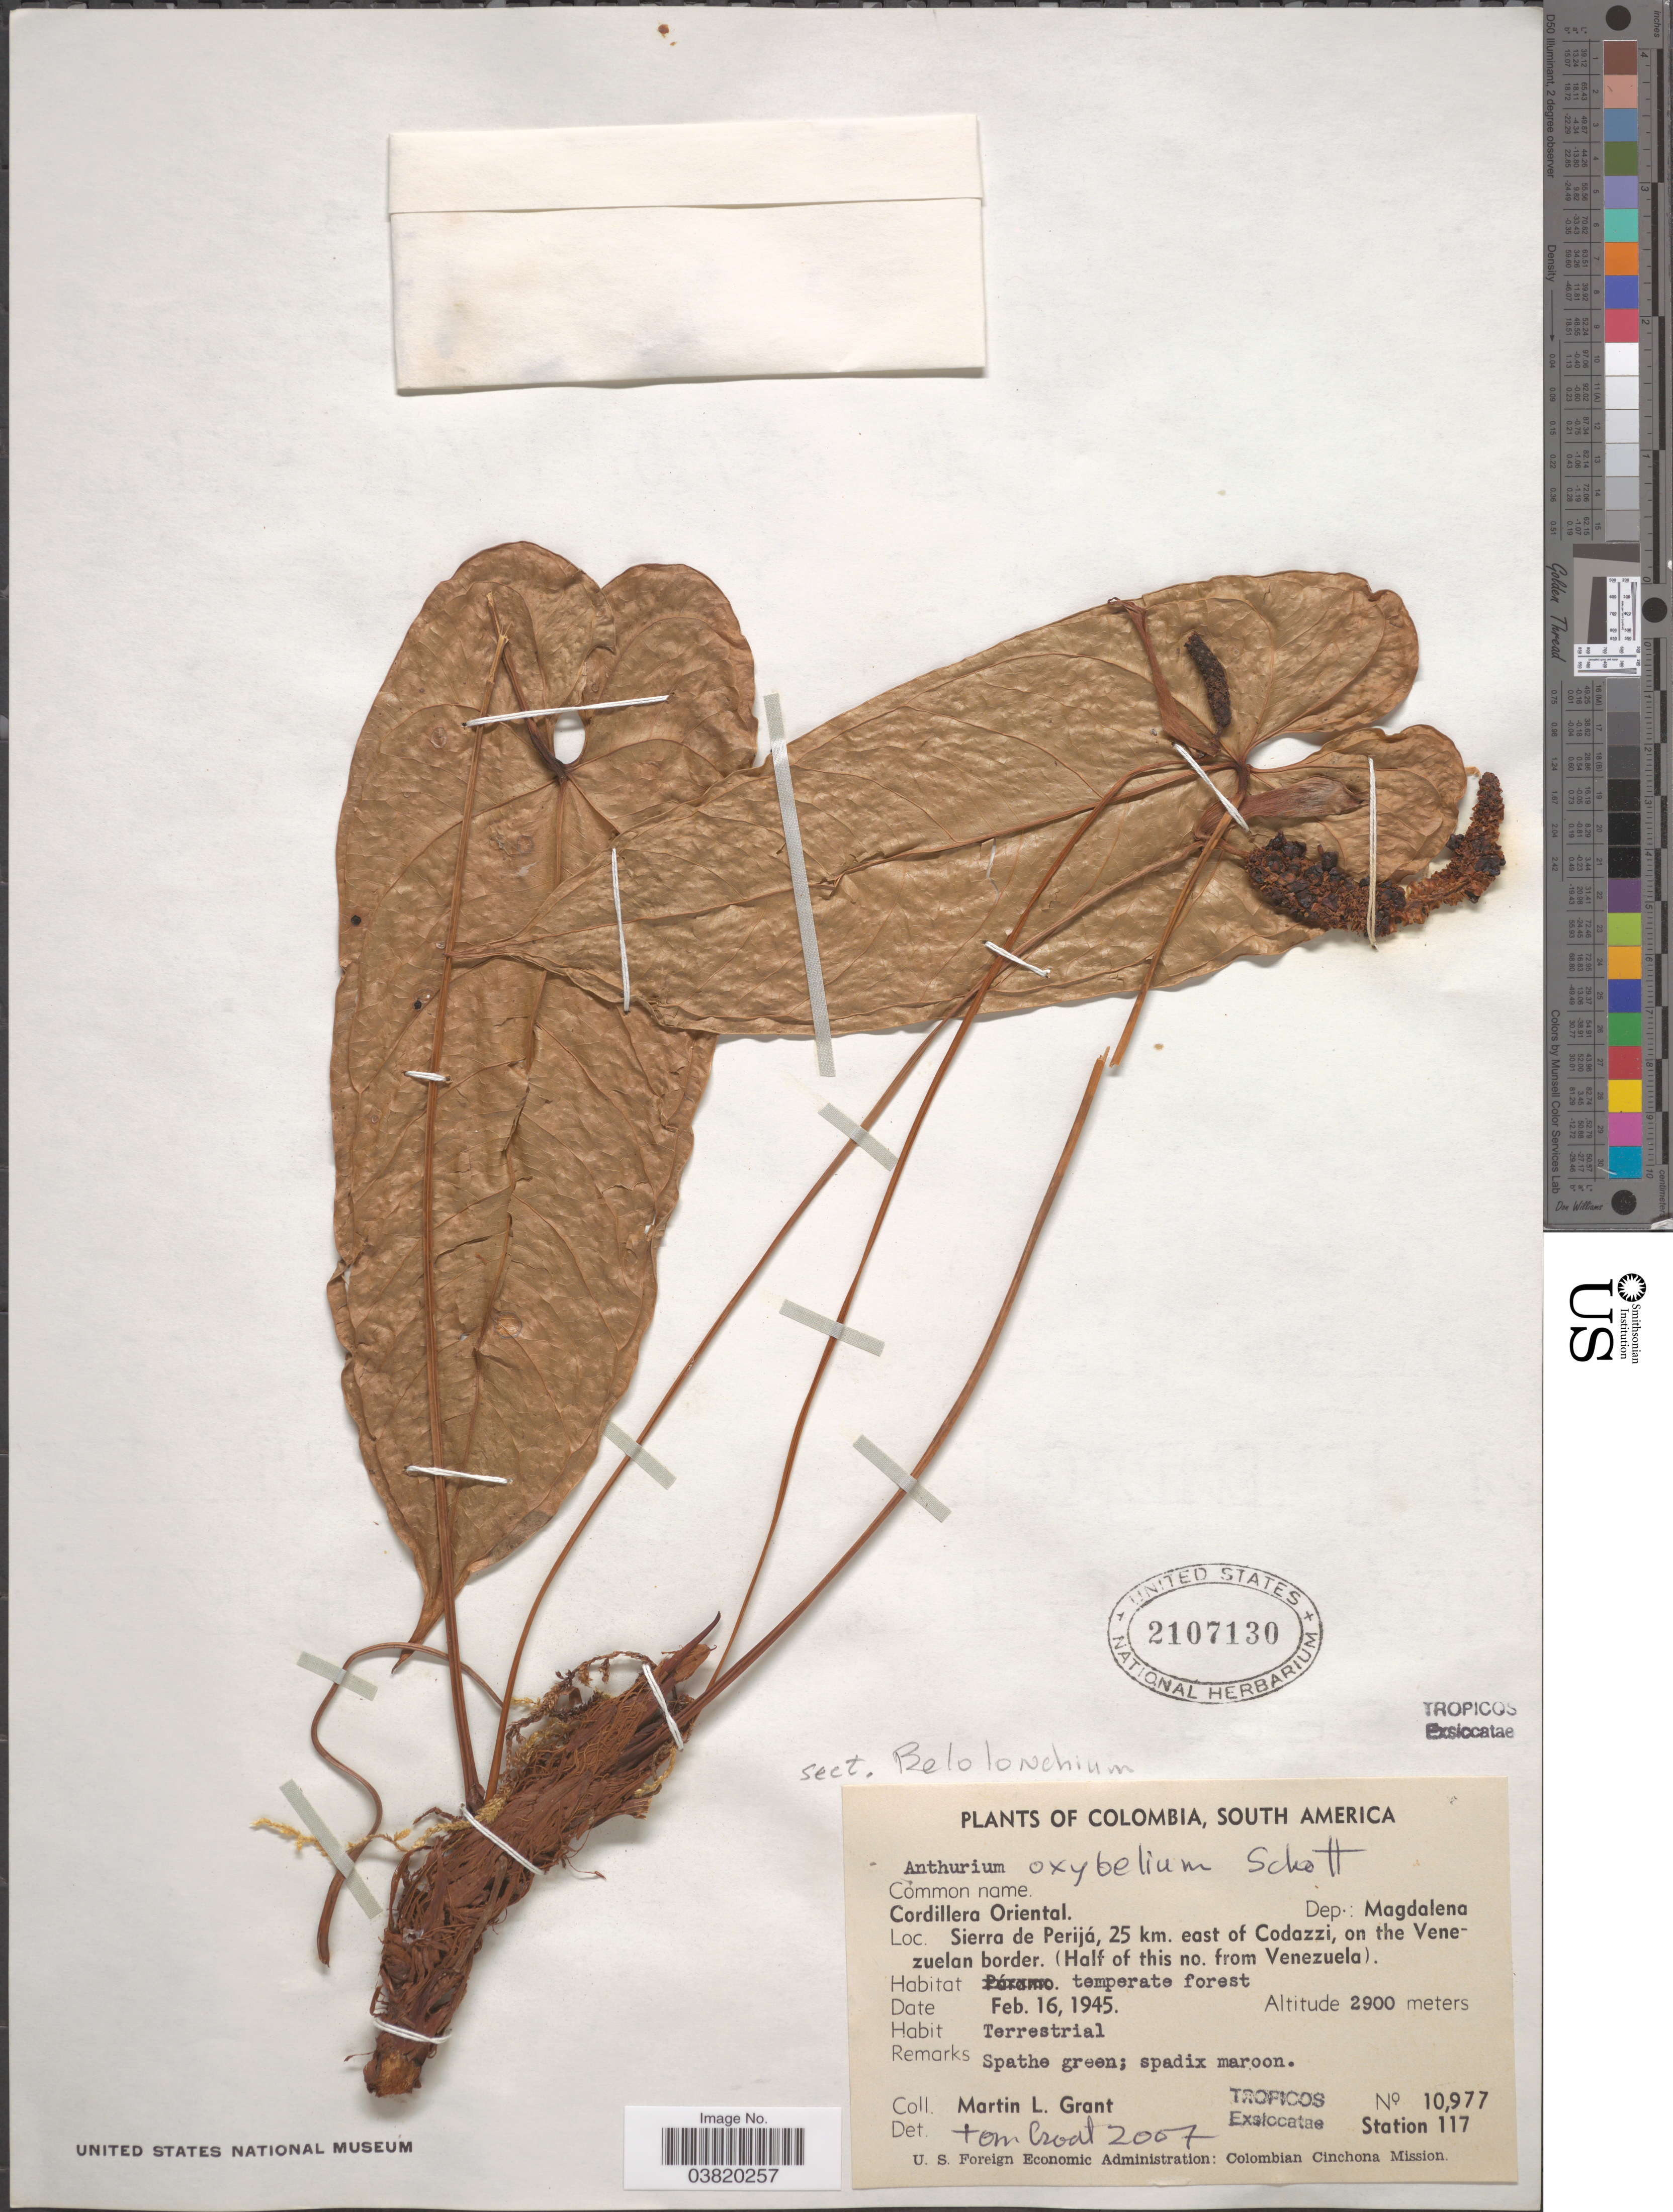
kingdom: Plantae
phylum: Tracheophyta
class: Liliopsida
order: Alismatales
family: Araceae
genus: Anthurium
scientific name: Anthurium oxybelium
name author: Schott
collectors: M. L. Grant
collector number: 10977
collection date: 1945-02-16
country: Colombia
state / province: Magdalena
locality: Cordillera Oriental. Dep.: Magdalena. Sierra de Perijá, 25 km. east of Codazzi, on the Venezuelan border. Station 117.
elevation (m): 2900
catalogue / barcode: US 2107130